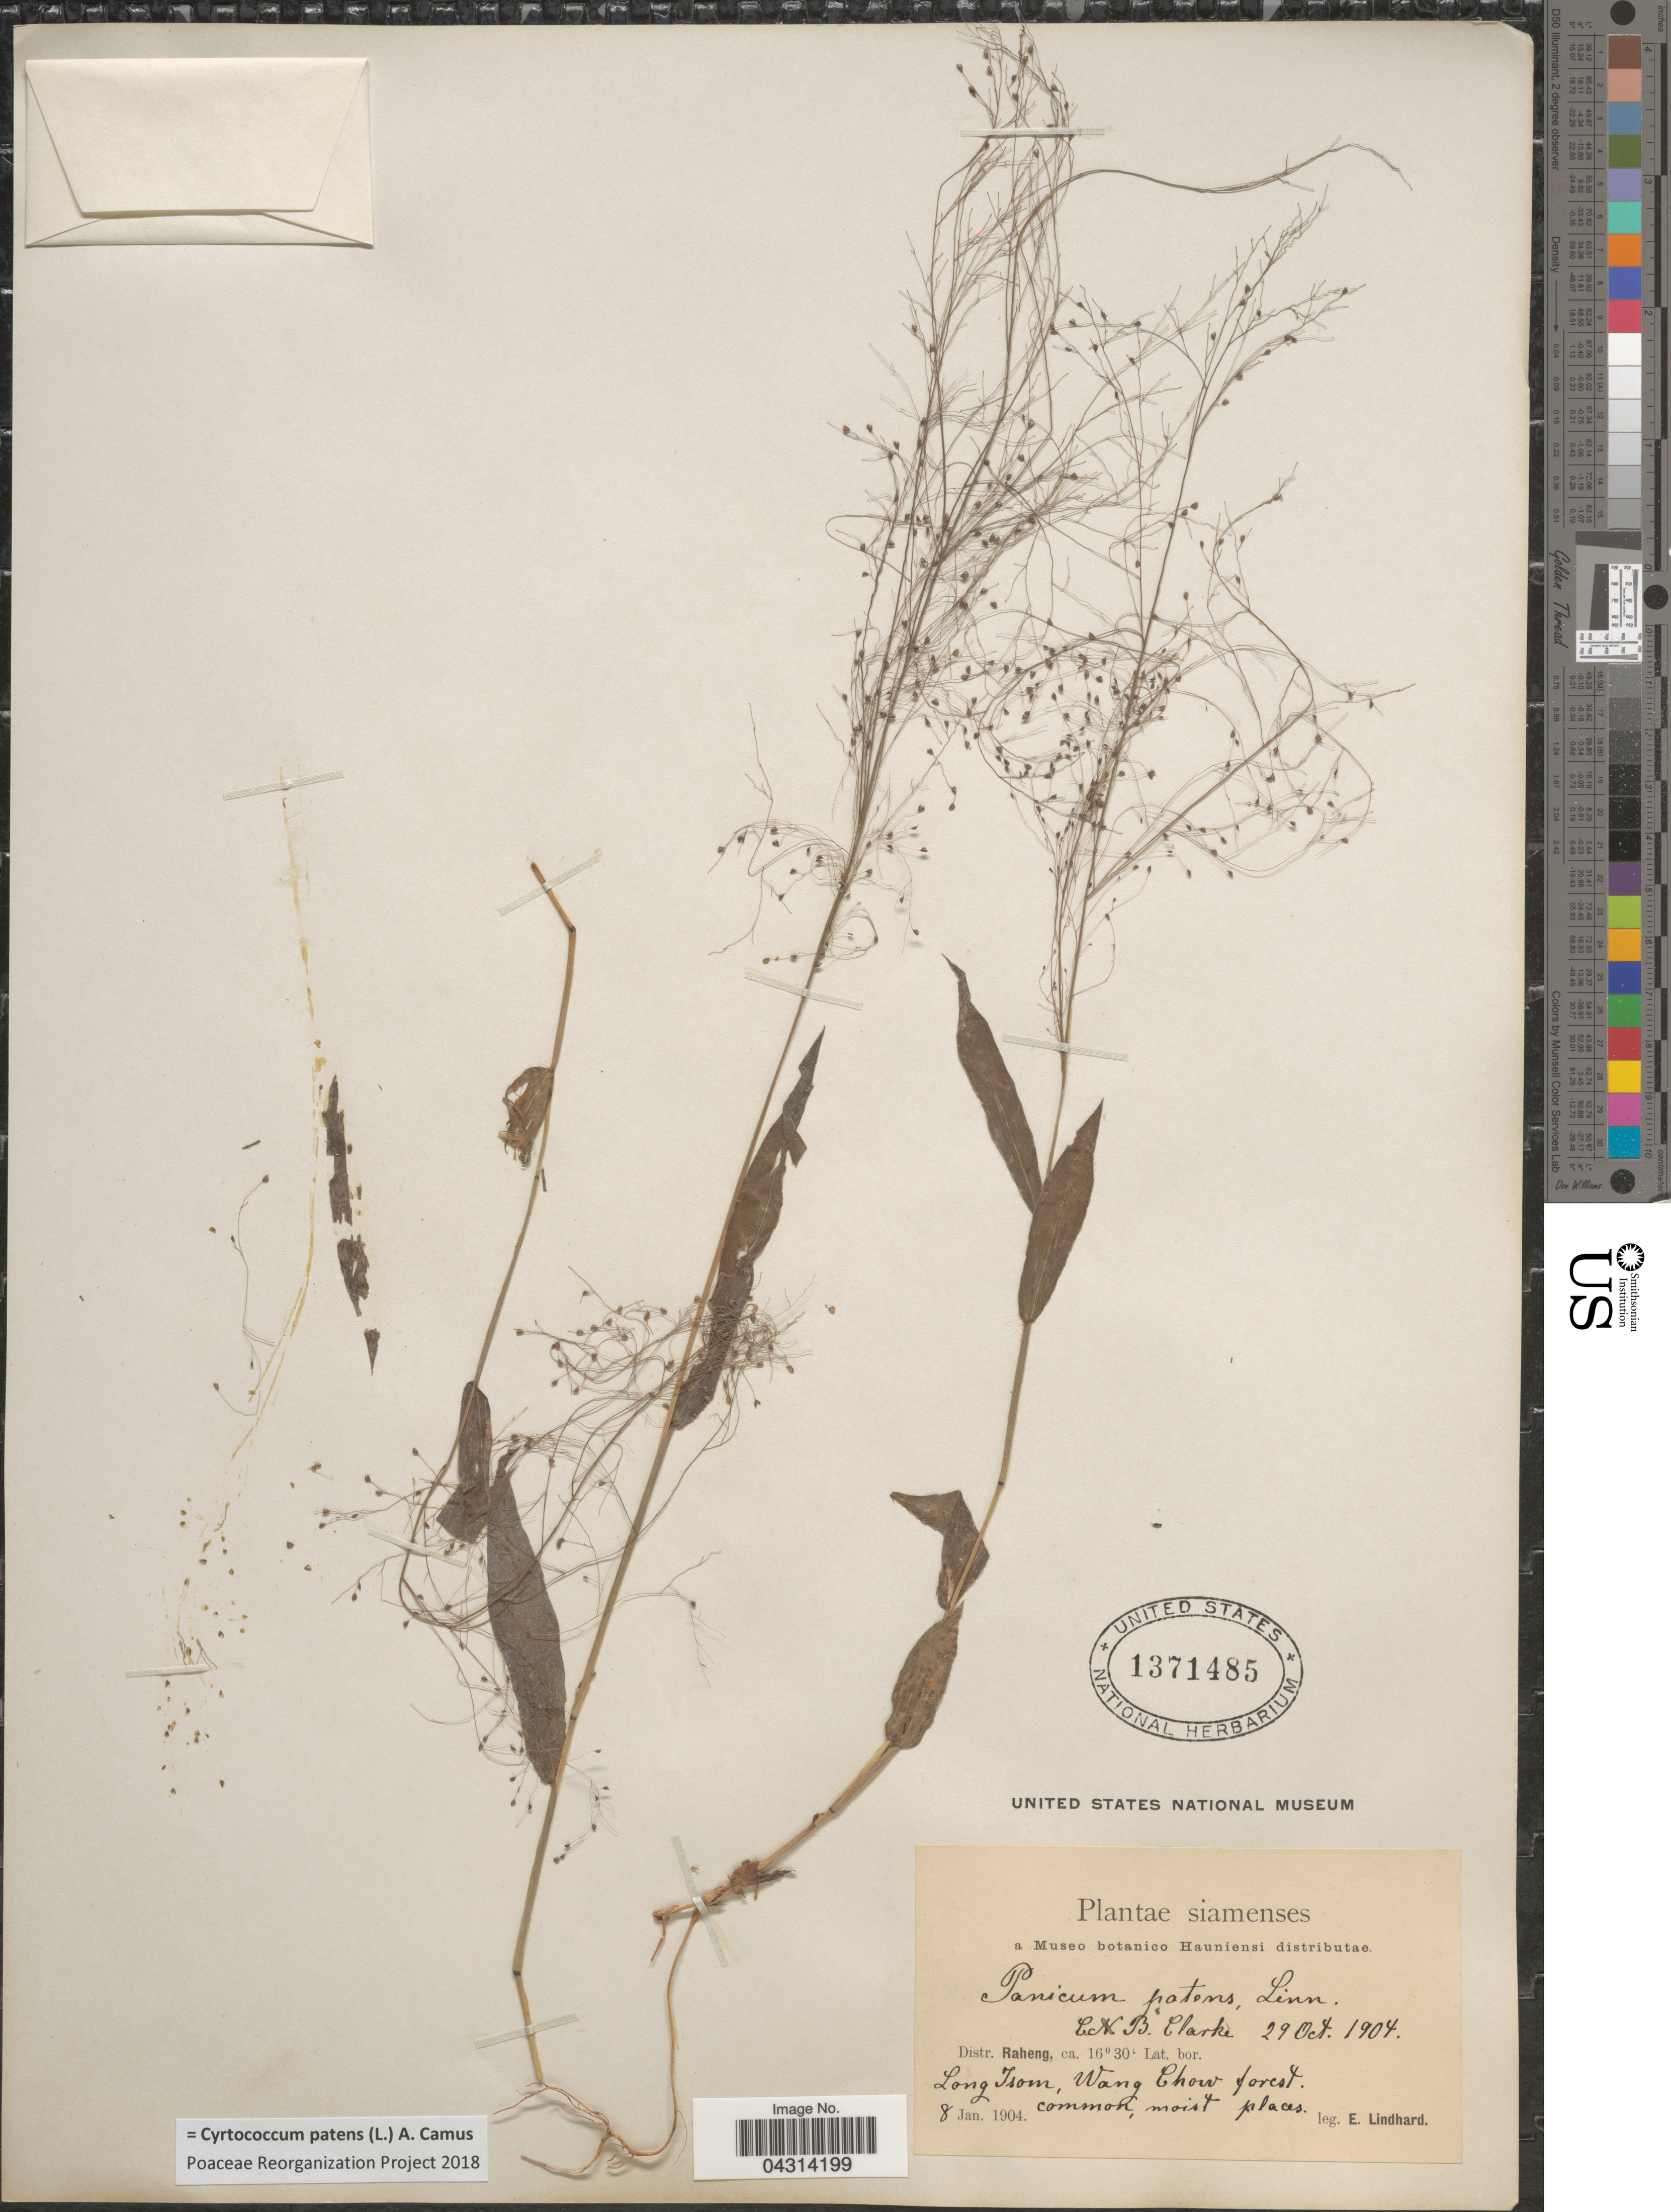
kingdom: Plantae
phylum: Tracheophyta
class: Liliopsida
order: Poales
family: Poaceae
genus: Cyrtococcum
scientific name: Cyrtococcum patens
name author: (L.) A. Camus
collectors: E. Lindhard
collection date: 1904-01-08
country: Thailand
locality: Siamenses. Distr. Raheng. Long Tsom, Wang Chow forest.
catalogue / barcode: US 1371485